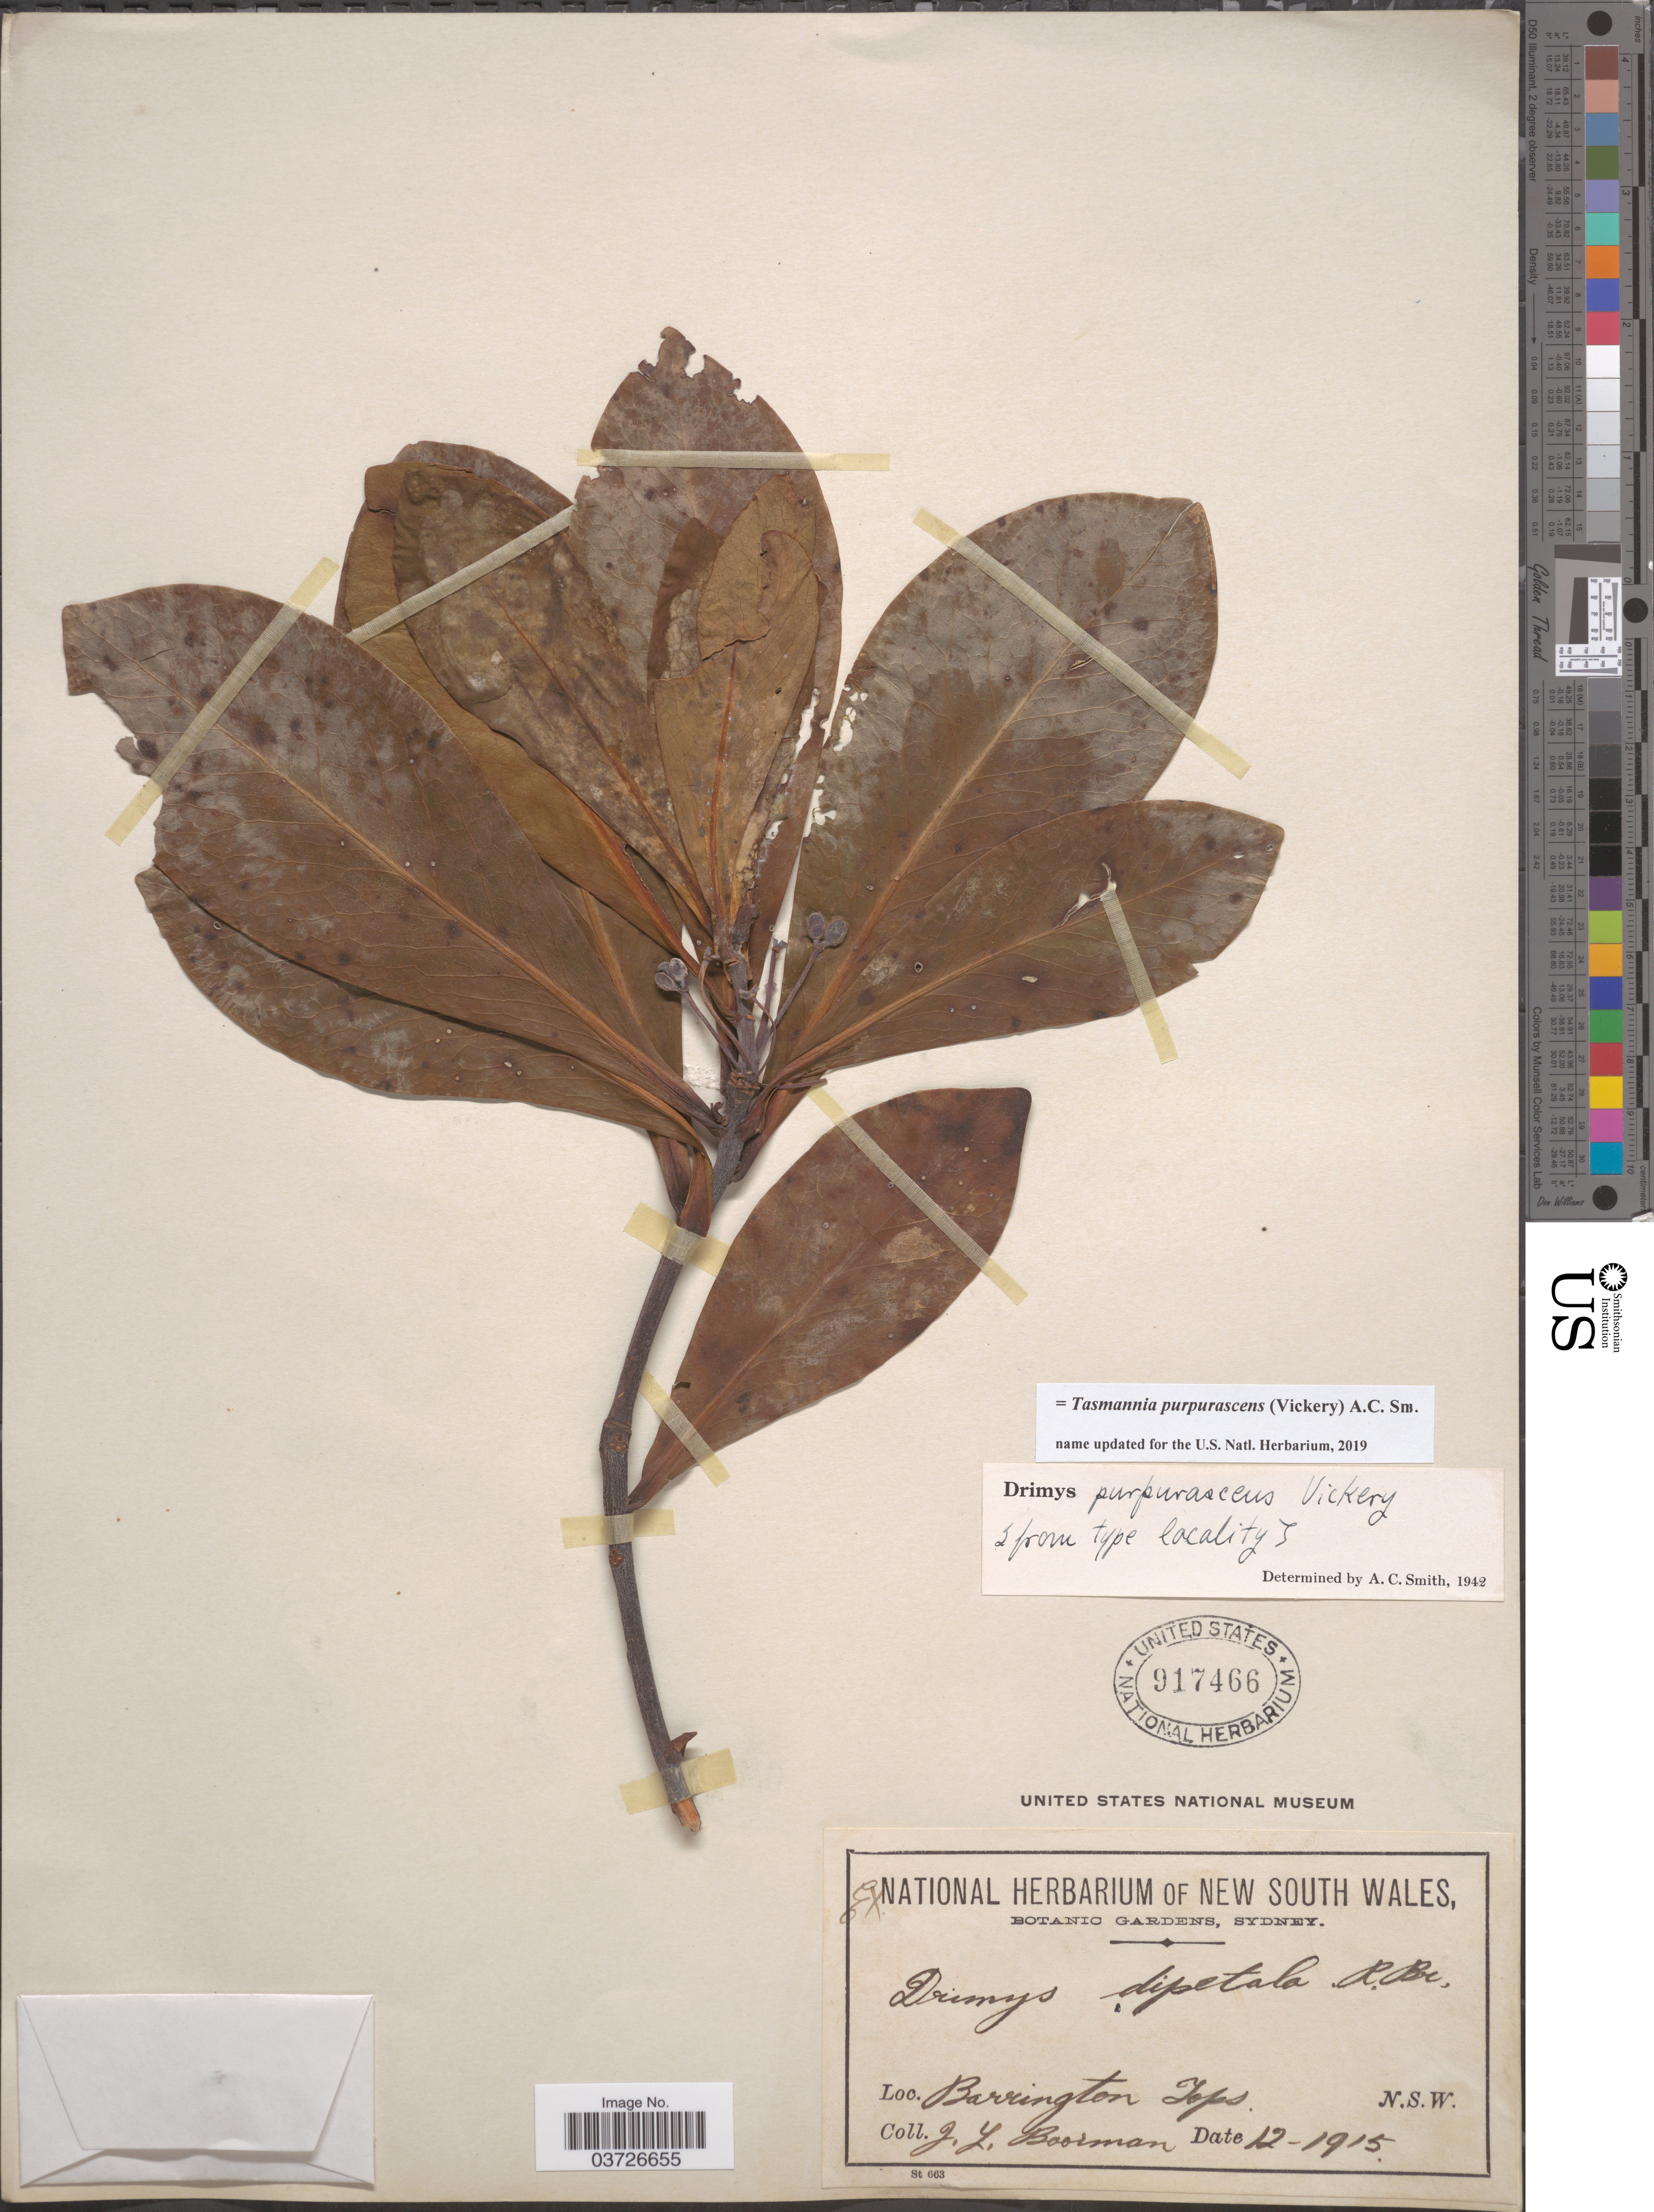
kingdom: Plantae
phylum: Tracheophyta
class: Magnoliopsida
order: Canellales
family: Winteraceae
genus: Tasmannia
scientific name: Tasmannia purpurascens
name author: (Vickery) A.C. Sm.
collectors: J. Boorman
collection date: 1915-12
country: Australia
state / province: New South Wales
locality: Barrington Twps.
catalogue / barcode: US 917466